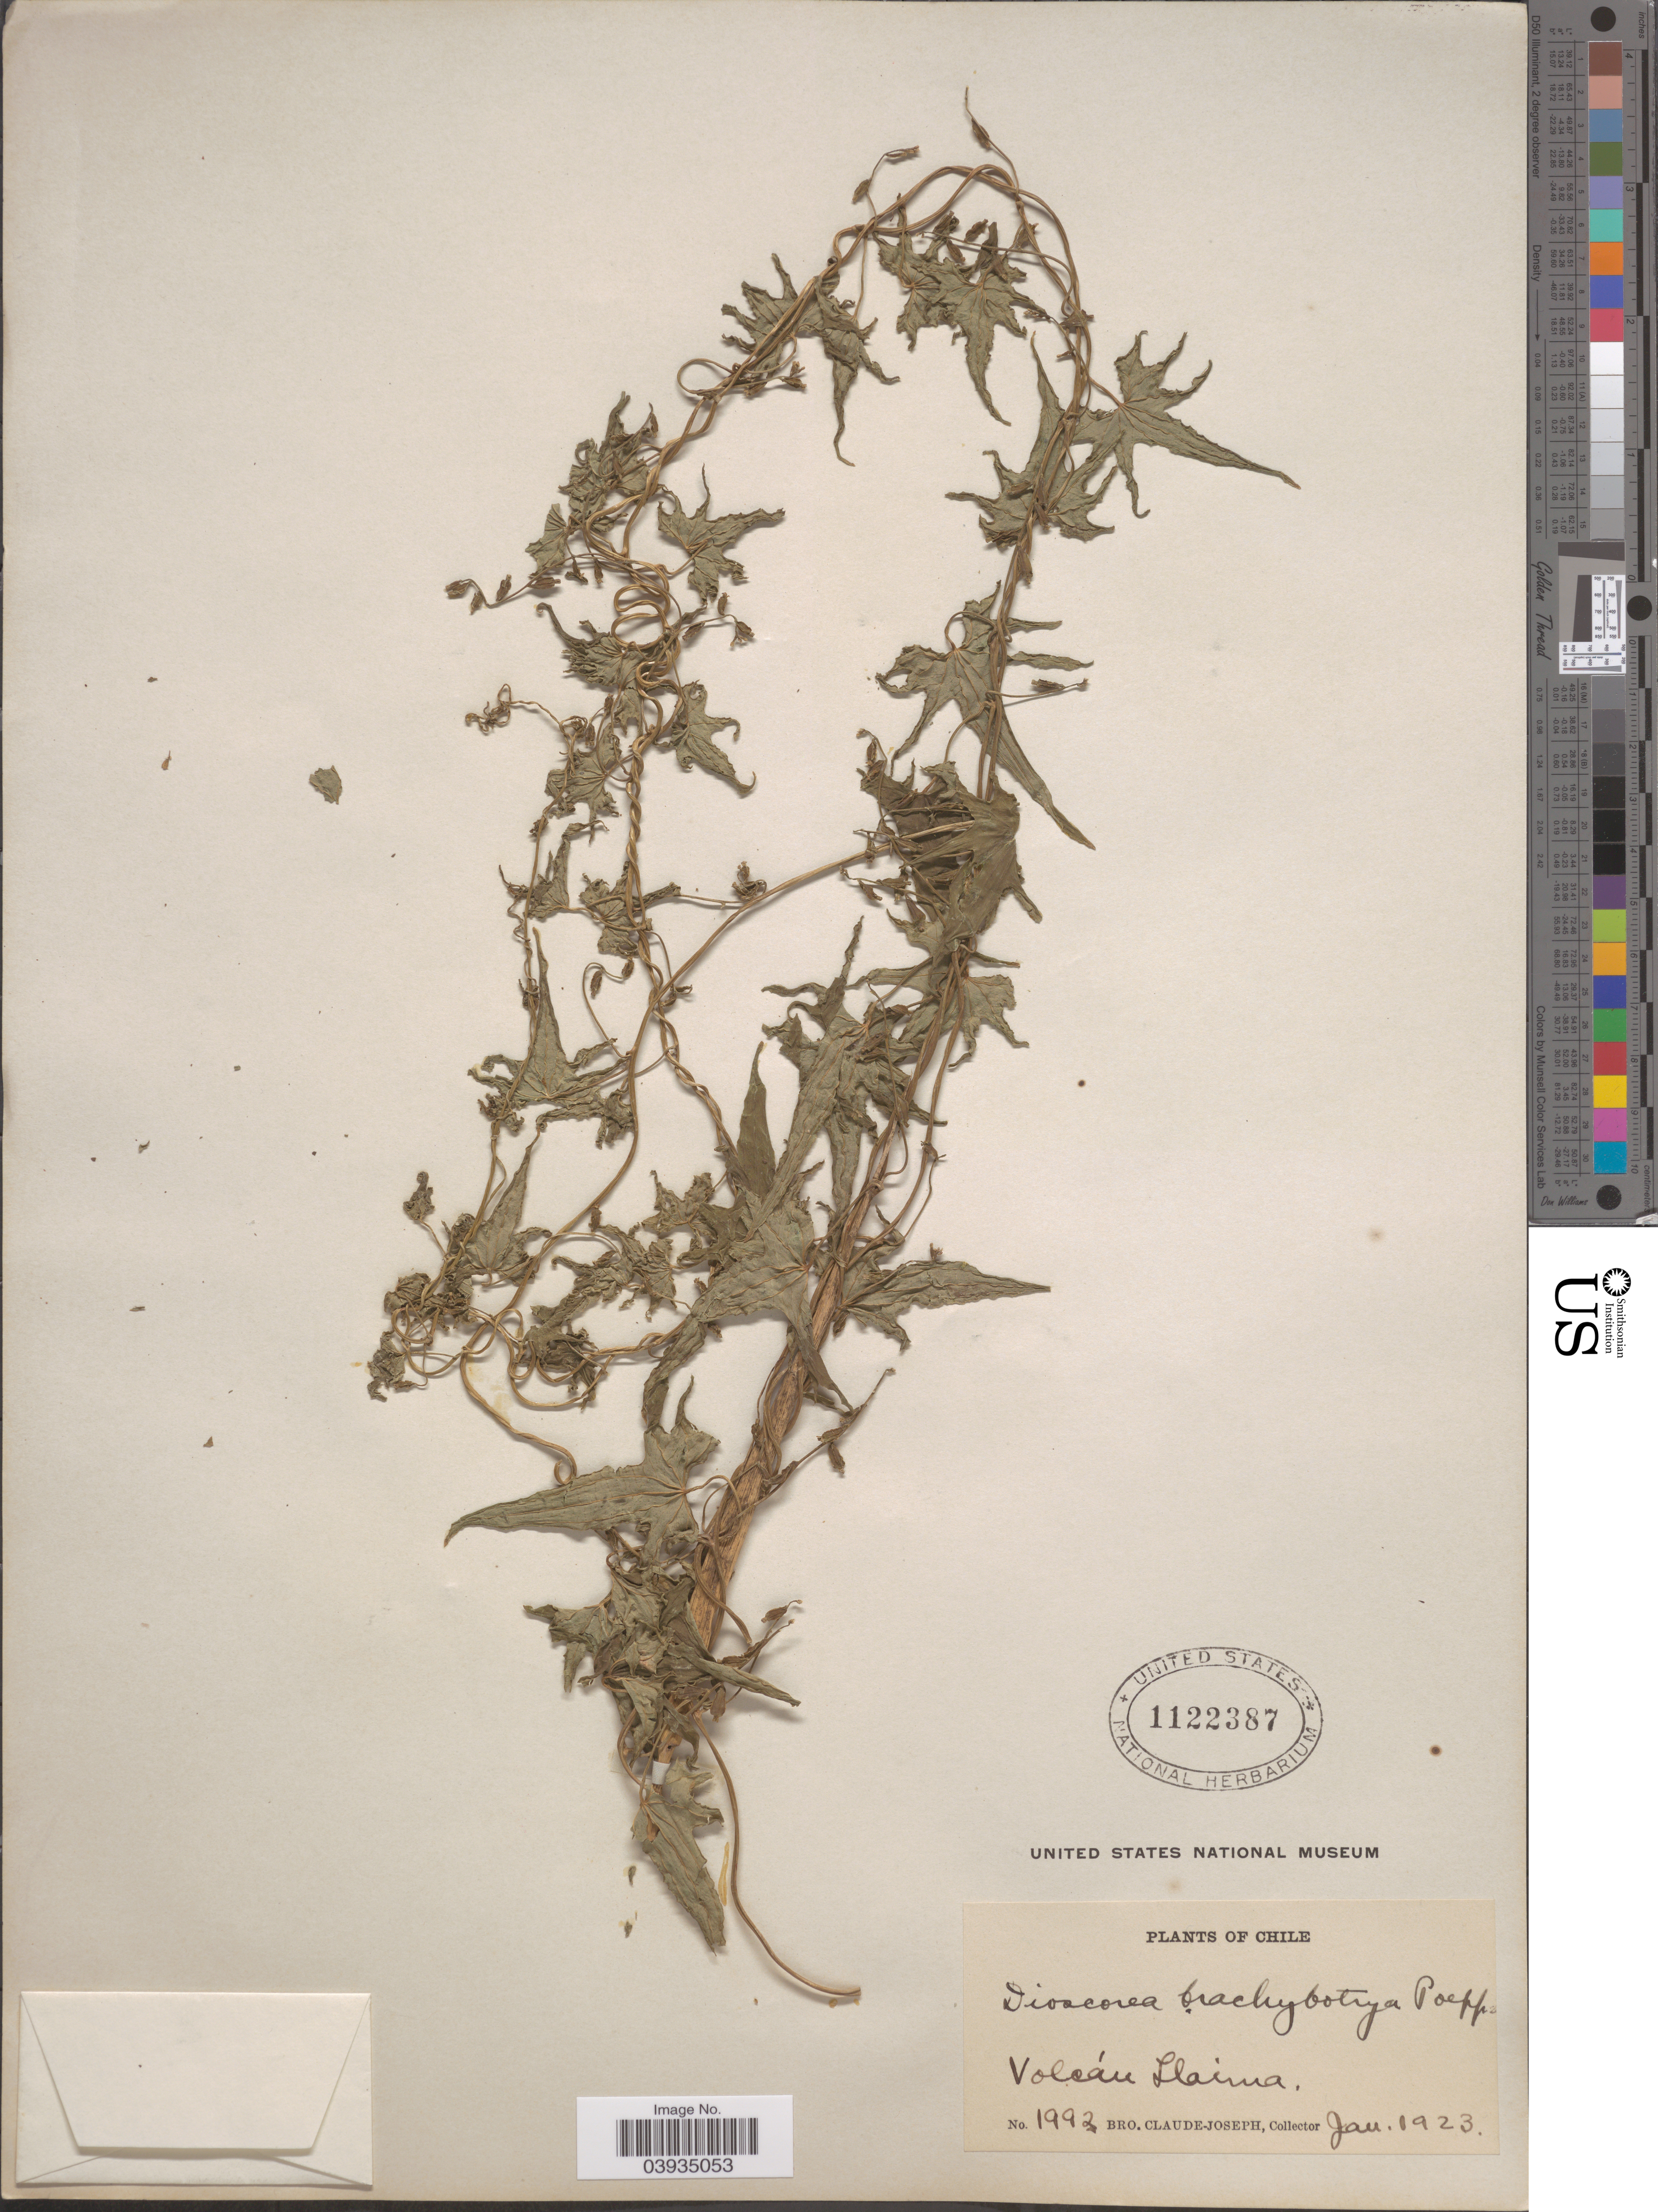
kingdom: Plantae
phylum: Tracheophyta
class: Liliopsida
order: Dioscoreales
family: Dioscoreaceae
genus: Dioscorea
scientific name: Dioscorea brachybotrya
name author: Poepp.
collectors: Bro. Claude-Joseph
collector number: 1992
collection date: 1923-01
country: Chile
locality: Volcán Llaima.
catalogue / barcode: US 1122387